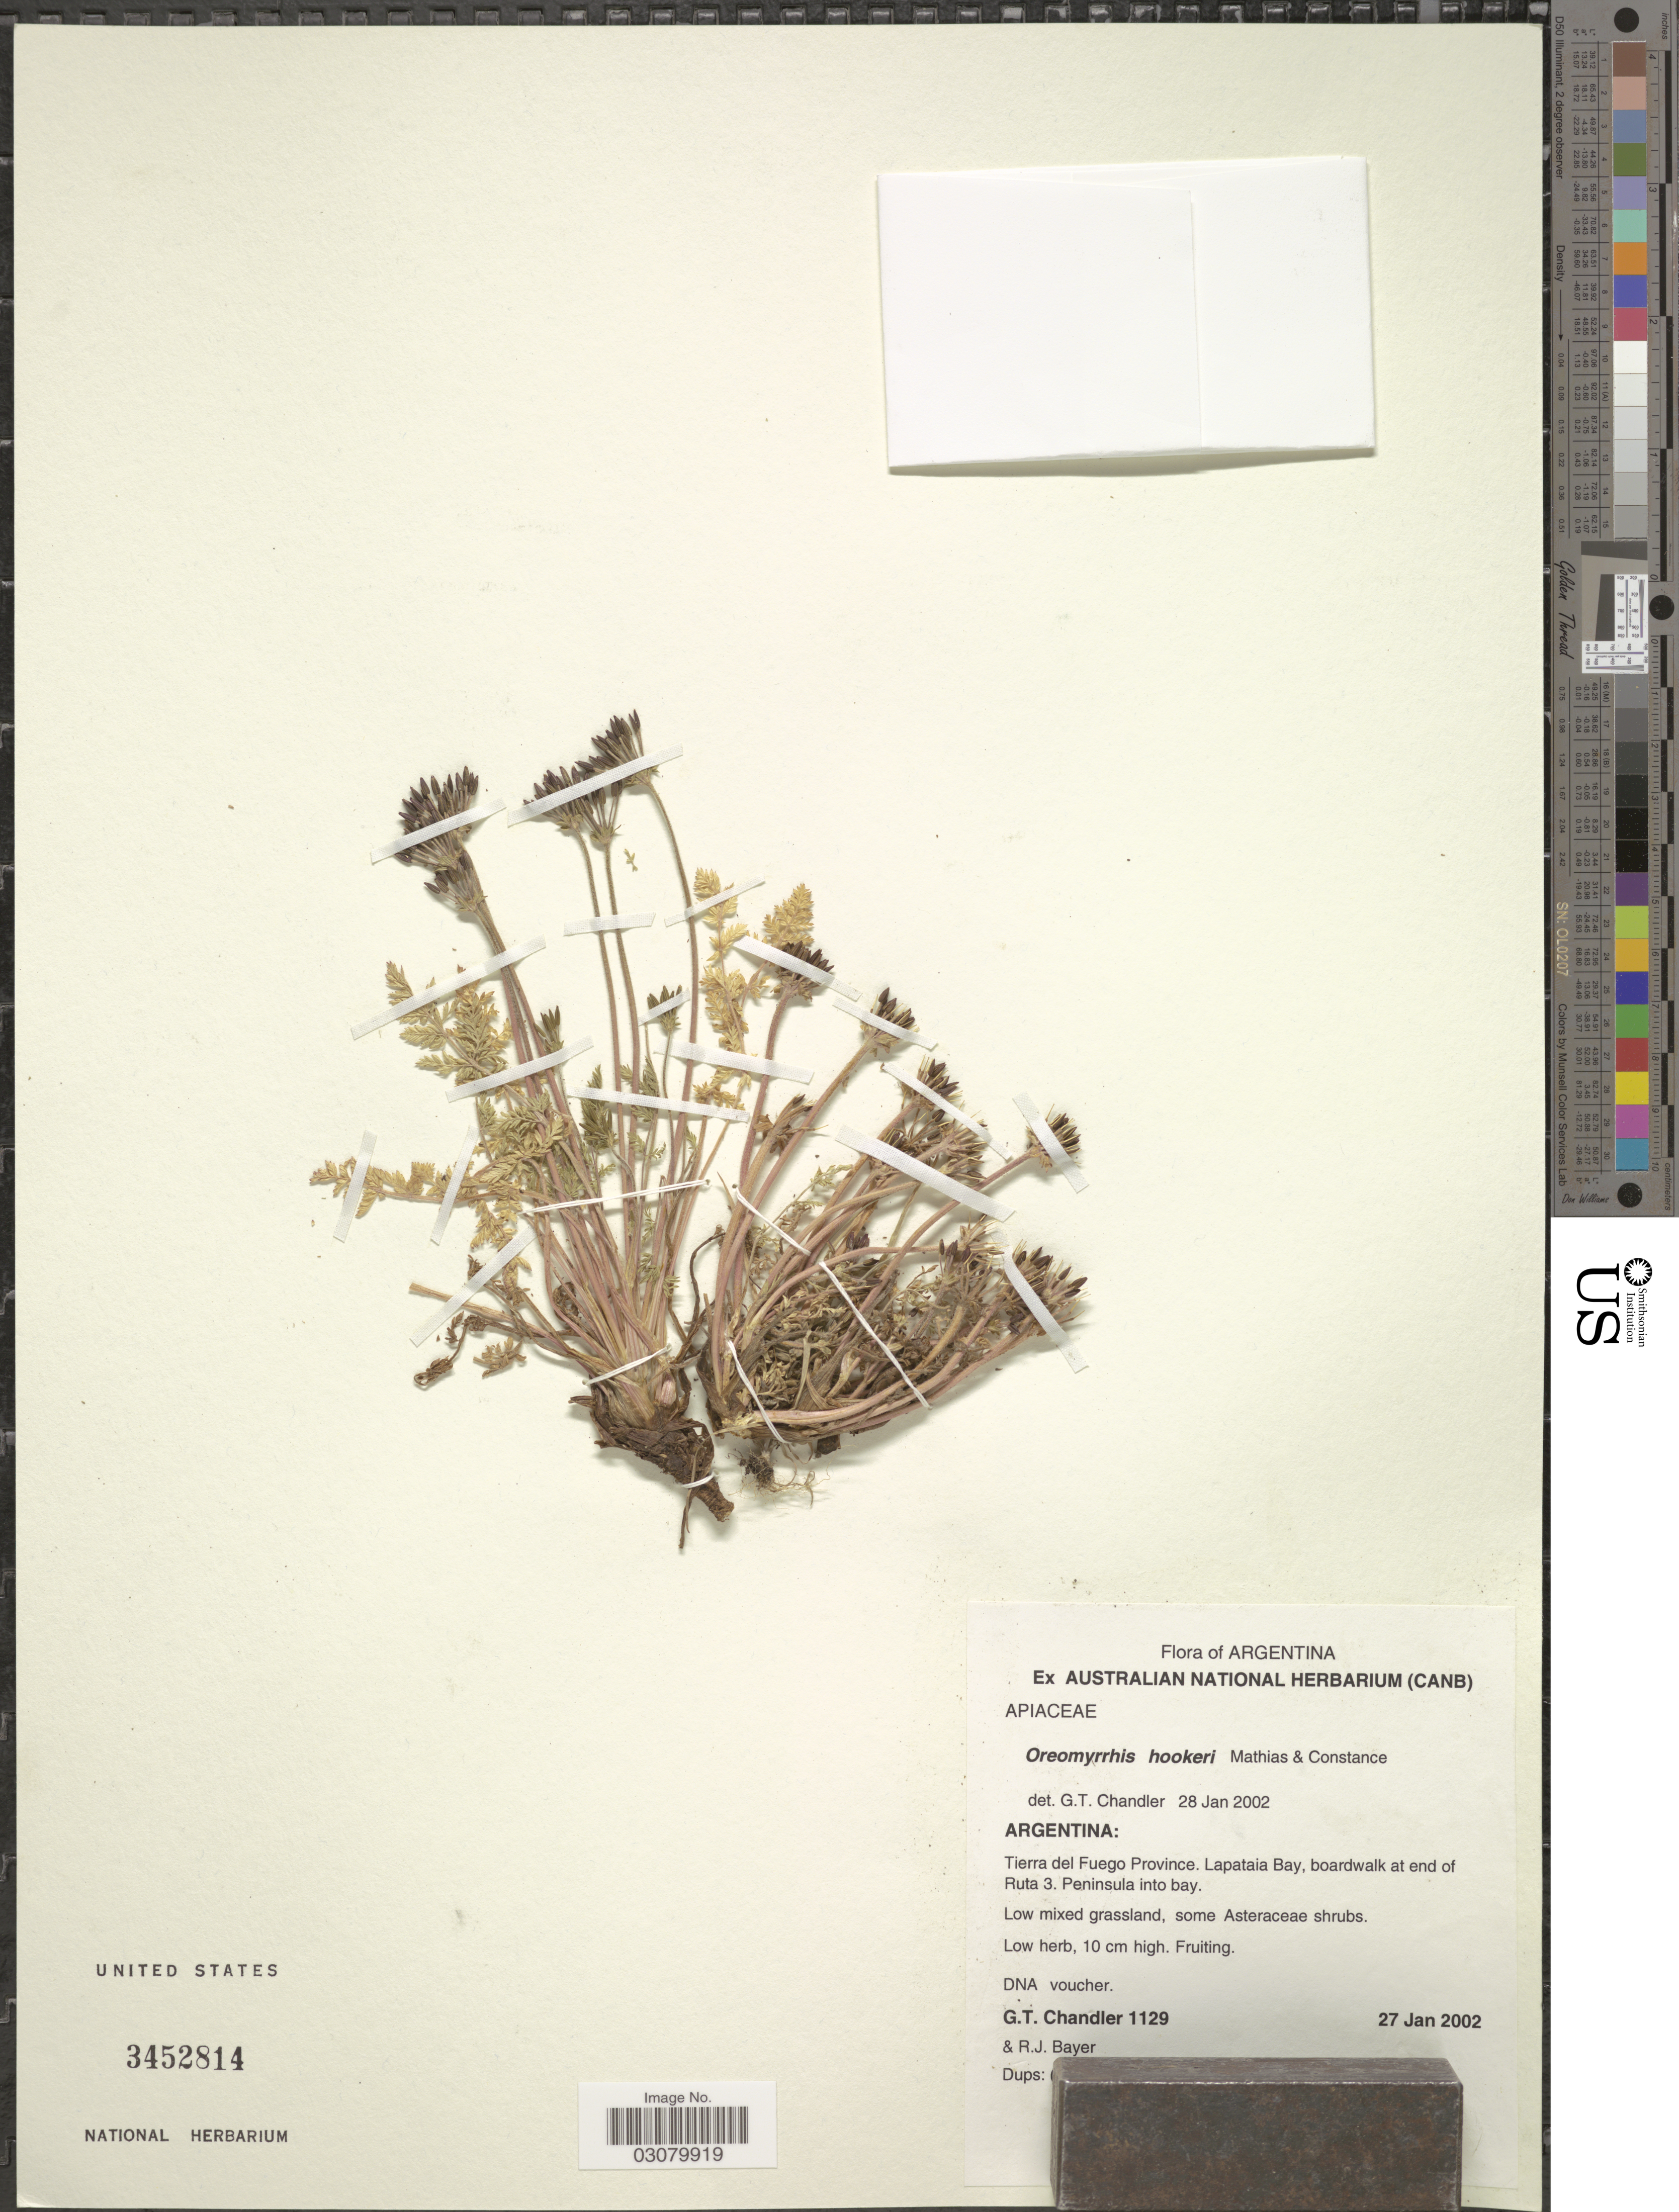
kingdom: Plantae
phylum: Tracheophyta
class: Magnoliopsida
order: Apiales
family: Apiaceae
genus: Oreomyrrhis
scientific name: Oreomyrrhis hookeri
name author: Mathias & Constance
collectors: G. Chandler & R. Bayer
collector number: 1129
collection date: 2002-01-27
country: Argentina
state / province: Tierra del Fuego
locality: Lapataia Bay, boardwalk at end of Ruta 3. Peninsula into Bay.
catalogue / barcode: US 3452814